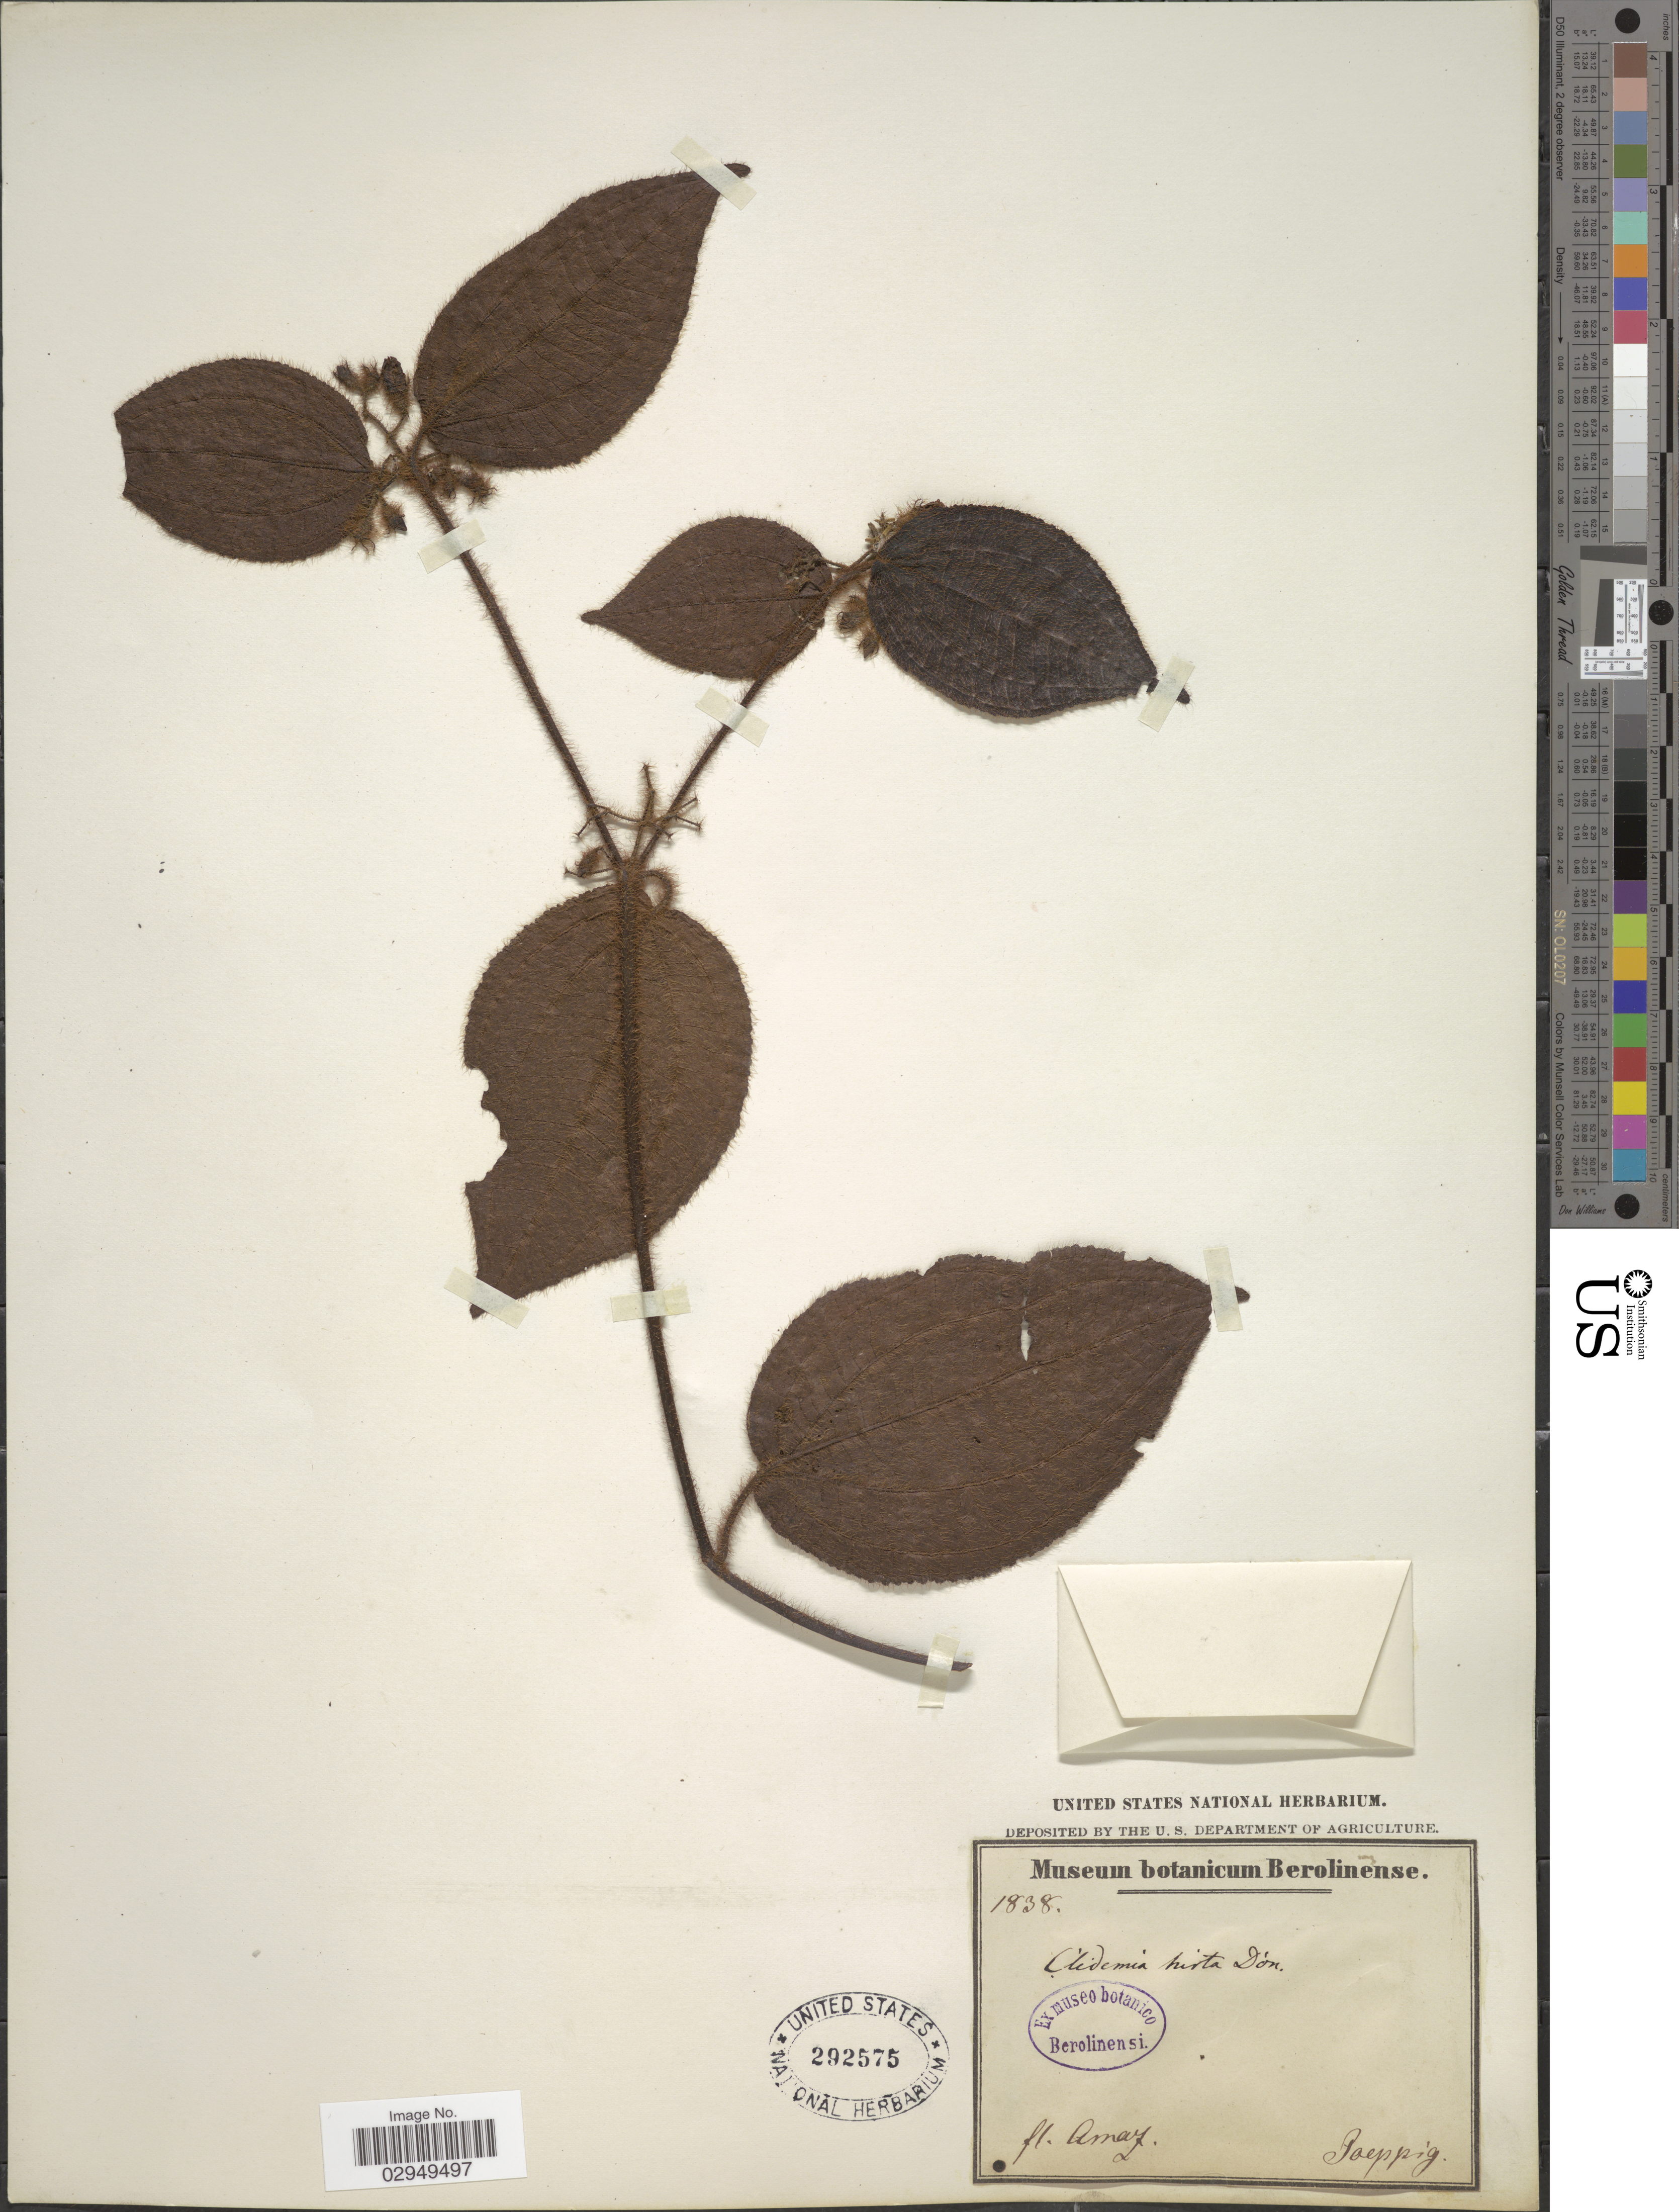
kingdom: Plantae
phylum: Tracheophyta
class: Magnoliopsida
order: Myrtales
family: Melastomataceae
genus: Clidemia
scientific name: Clidemia hirta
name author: (L.) D. Don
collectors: Poeppig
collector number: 1838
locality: Fl. Amaz.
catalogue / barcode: US 292575